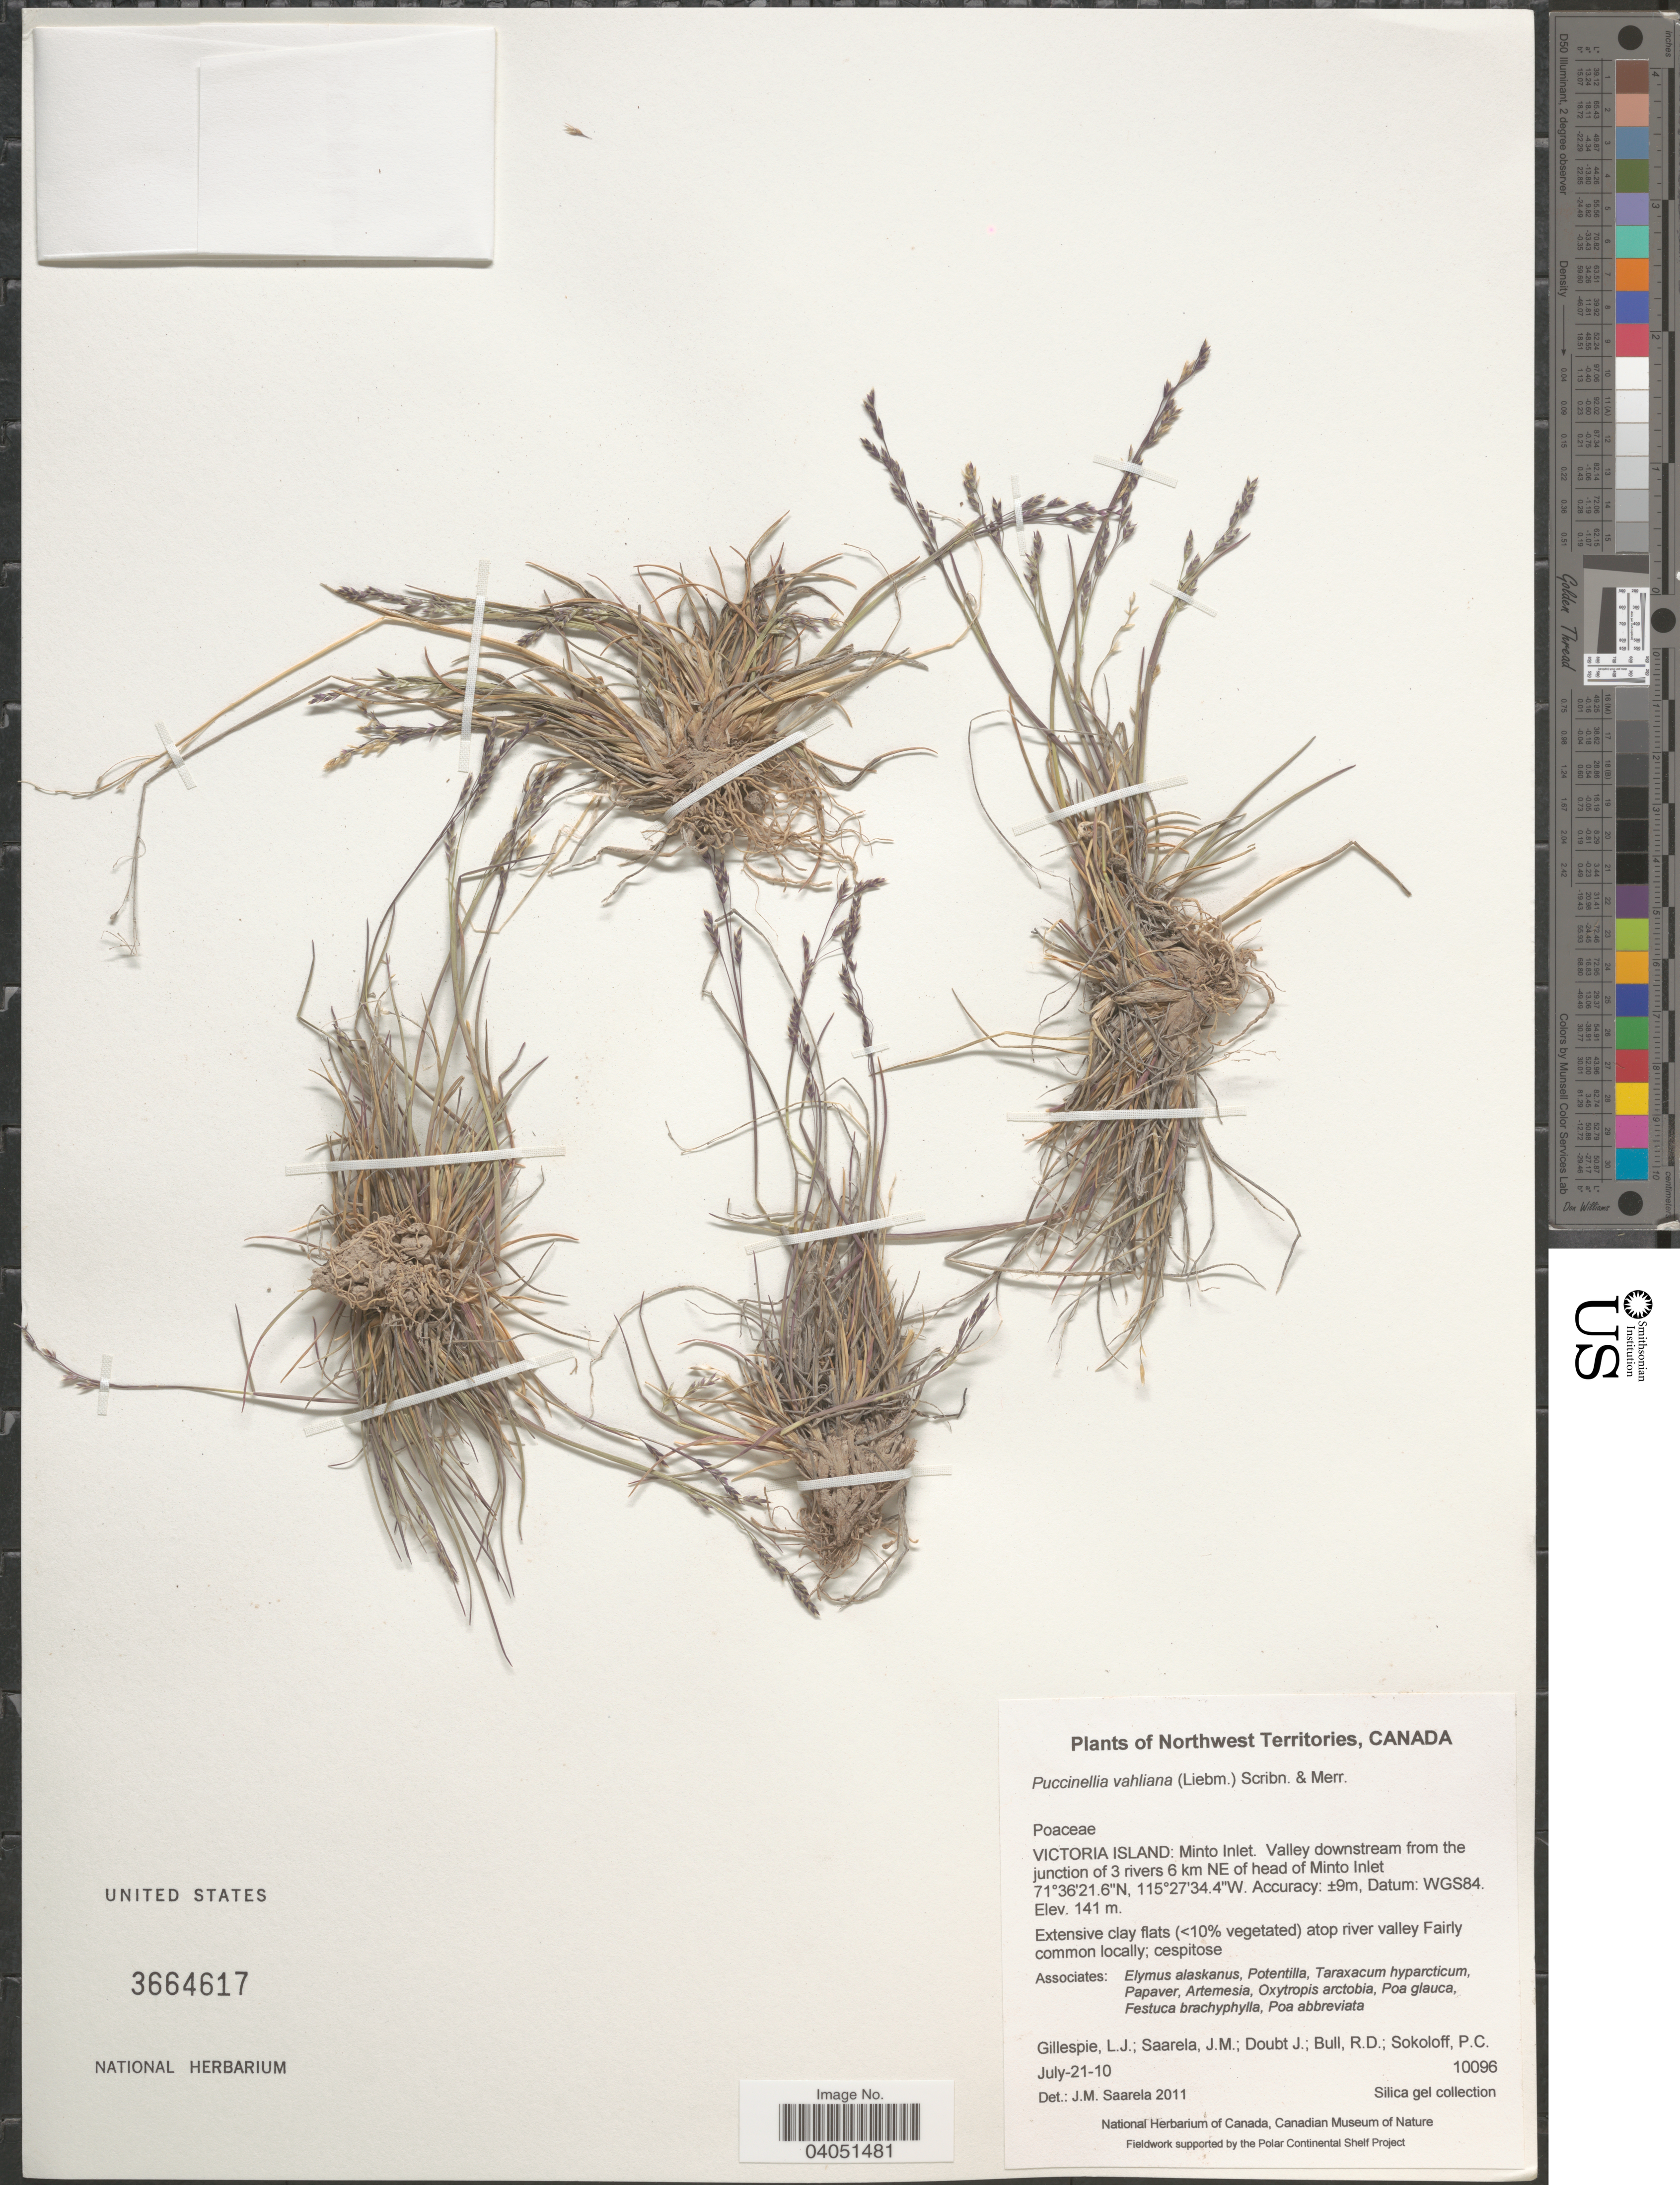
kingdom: Plantae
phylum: Tracheophyta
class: Liliopsida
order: Poales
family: Poaceae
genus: Puccinellia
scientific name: Puccinellia vahliana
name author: (Lange) Fernald & Weath.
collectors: L. Gillespie, J. Saarela, J. Doubt, R. Bull & P. Sokoloff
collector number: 10096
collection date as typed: Transcribed d/m/y: 21/7/10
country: Canada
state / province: Northwest Territories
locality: Victoria Island: Minto Inlet. Valley downstream from the junction of 3 rivers 6 km NE of head of Minto Inlet. Datum: WGS84.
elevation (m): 141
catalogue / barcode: US 3664617